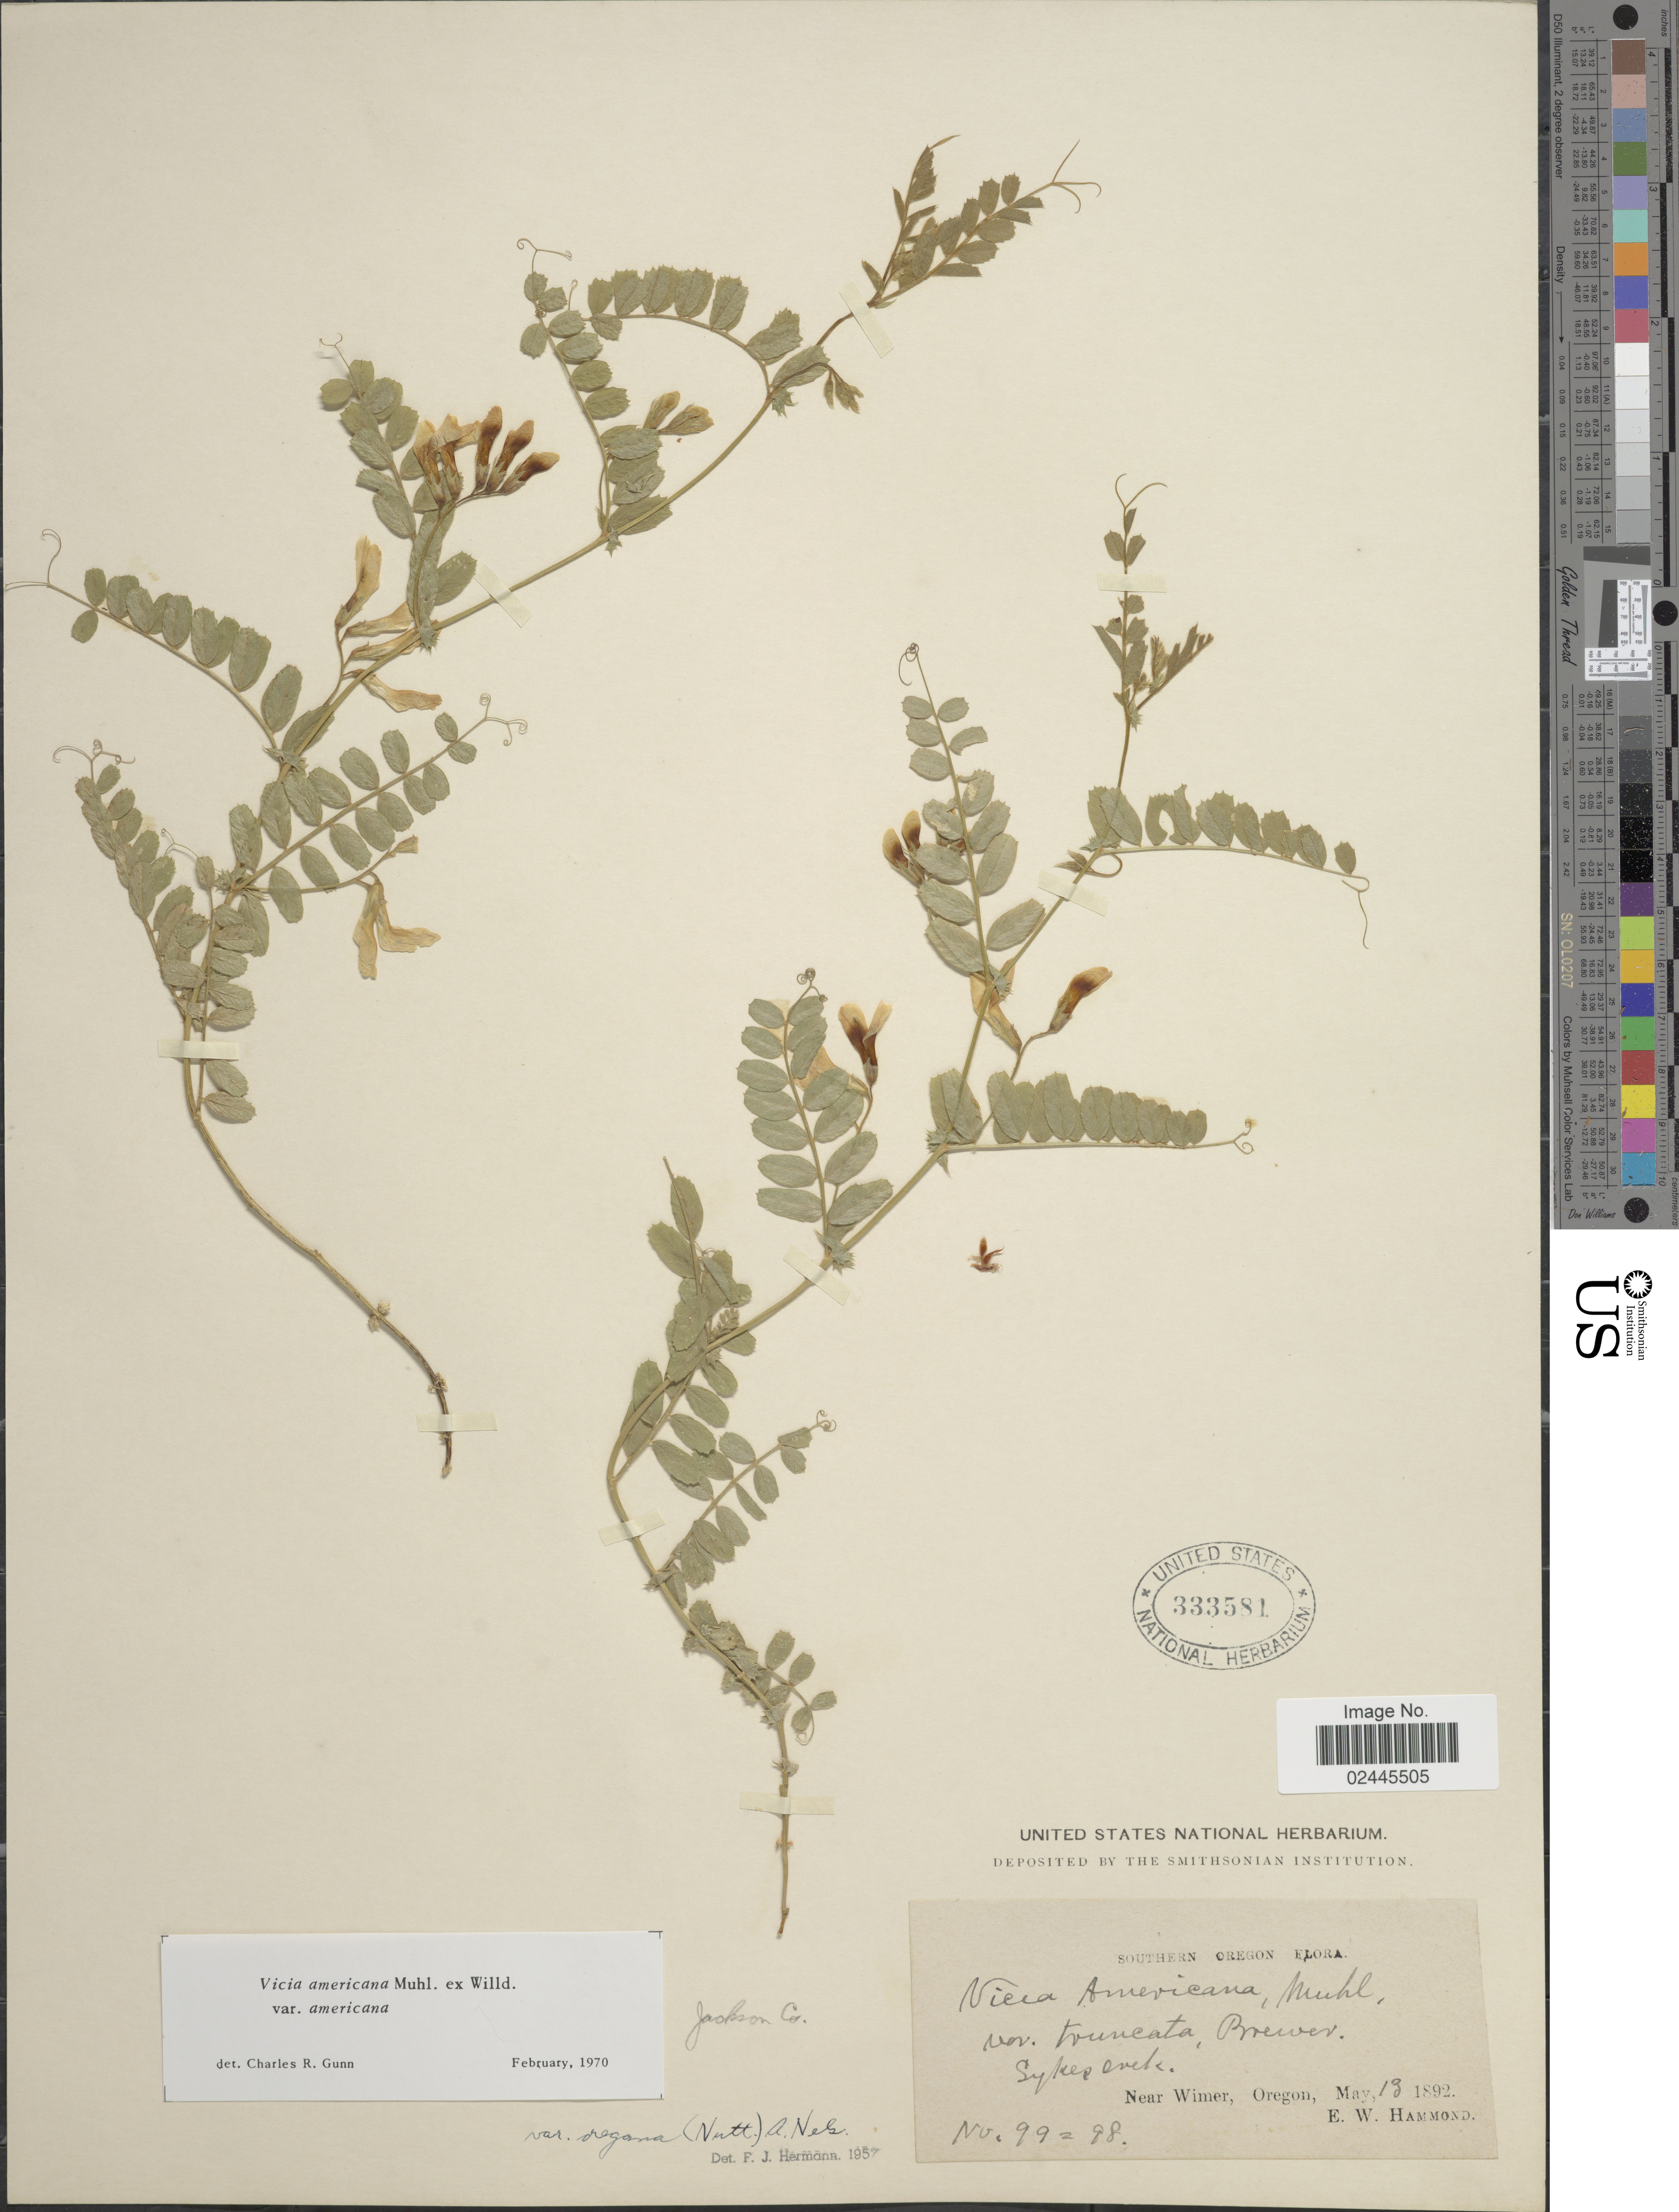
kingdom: Plantae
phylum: Tracheophyta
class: Magnoliopsida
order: Fabales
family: Fabaceae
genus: Vicia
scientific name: Vicia americana var. americana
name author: Muhl. ex Willd.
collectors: E. Hammond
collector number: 99=98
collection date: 1892-05-18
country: United States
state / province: Oregon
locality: Southern Oregon, near Wimer, Sykes creek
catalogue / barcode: US 333581